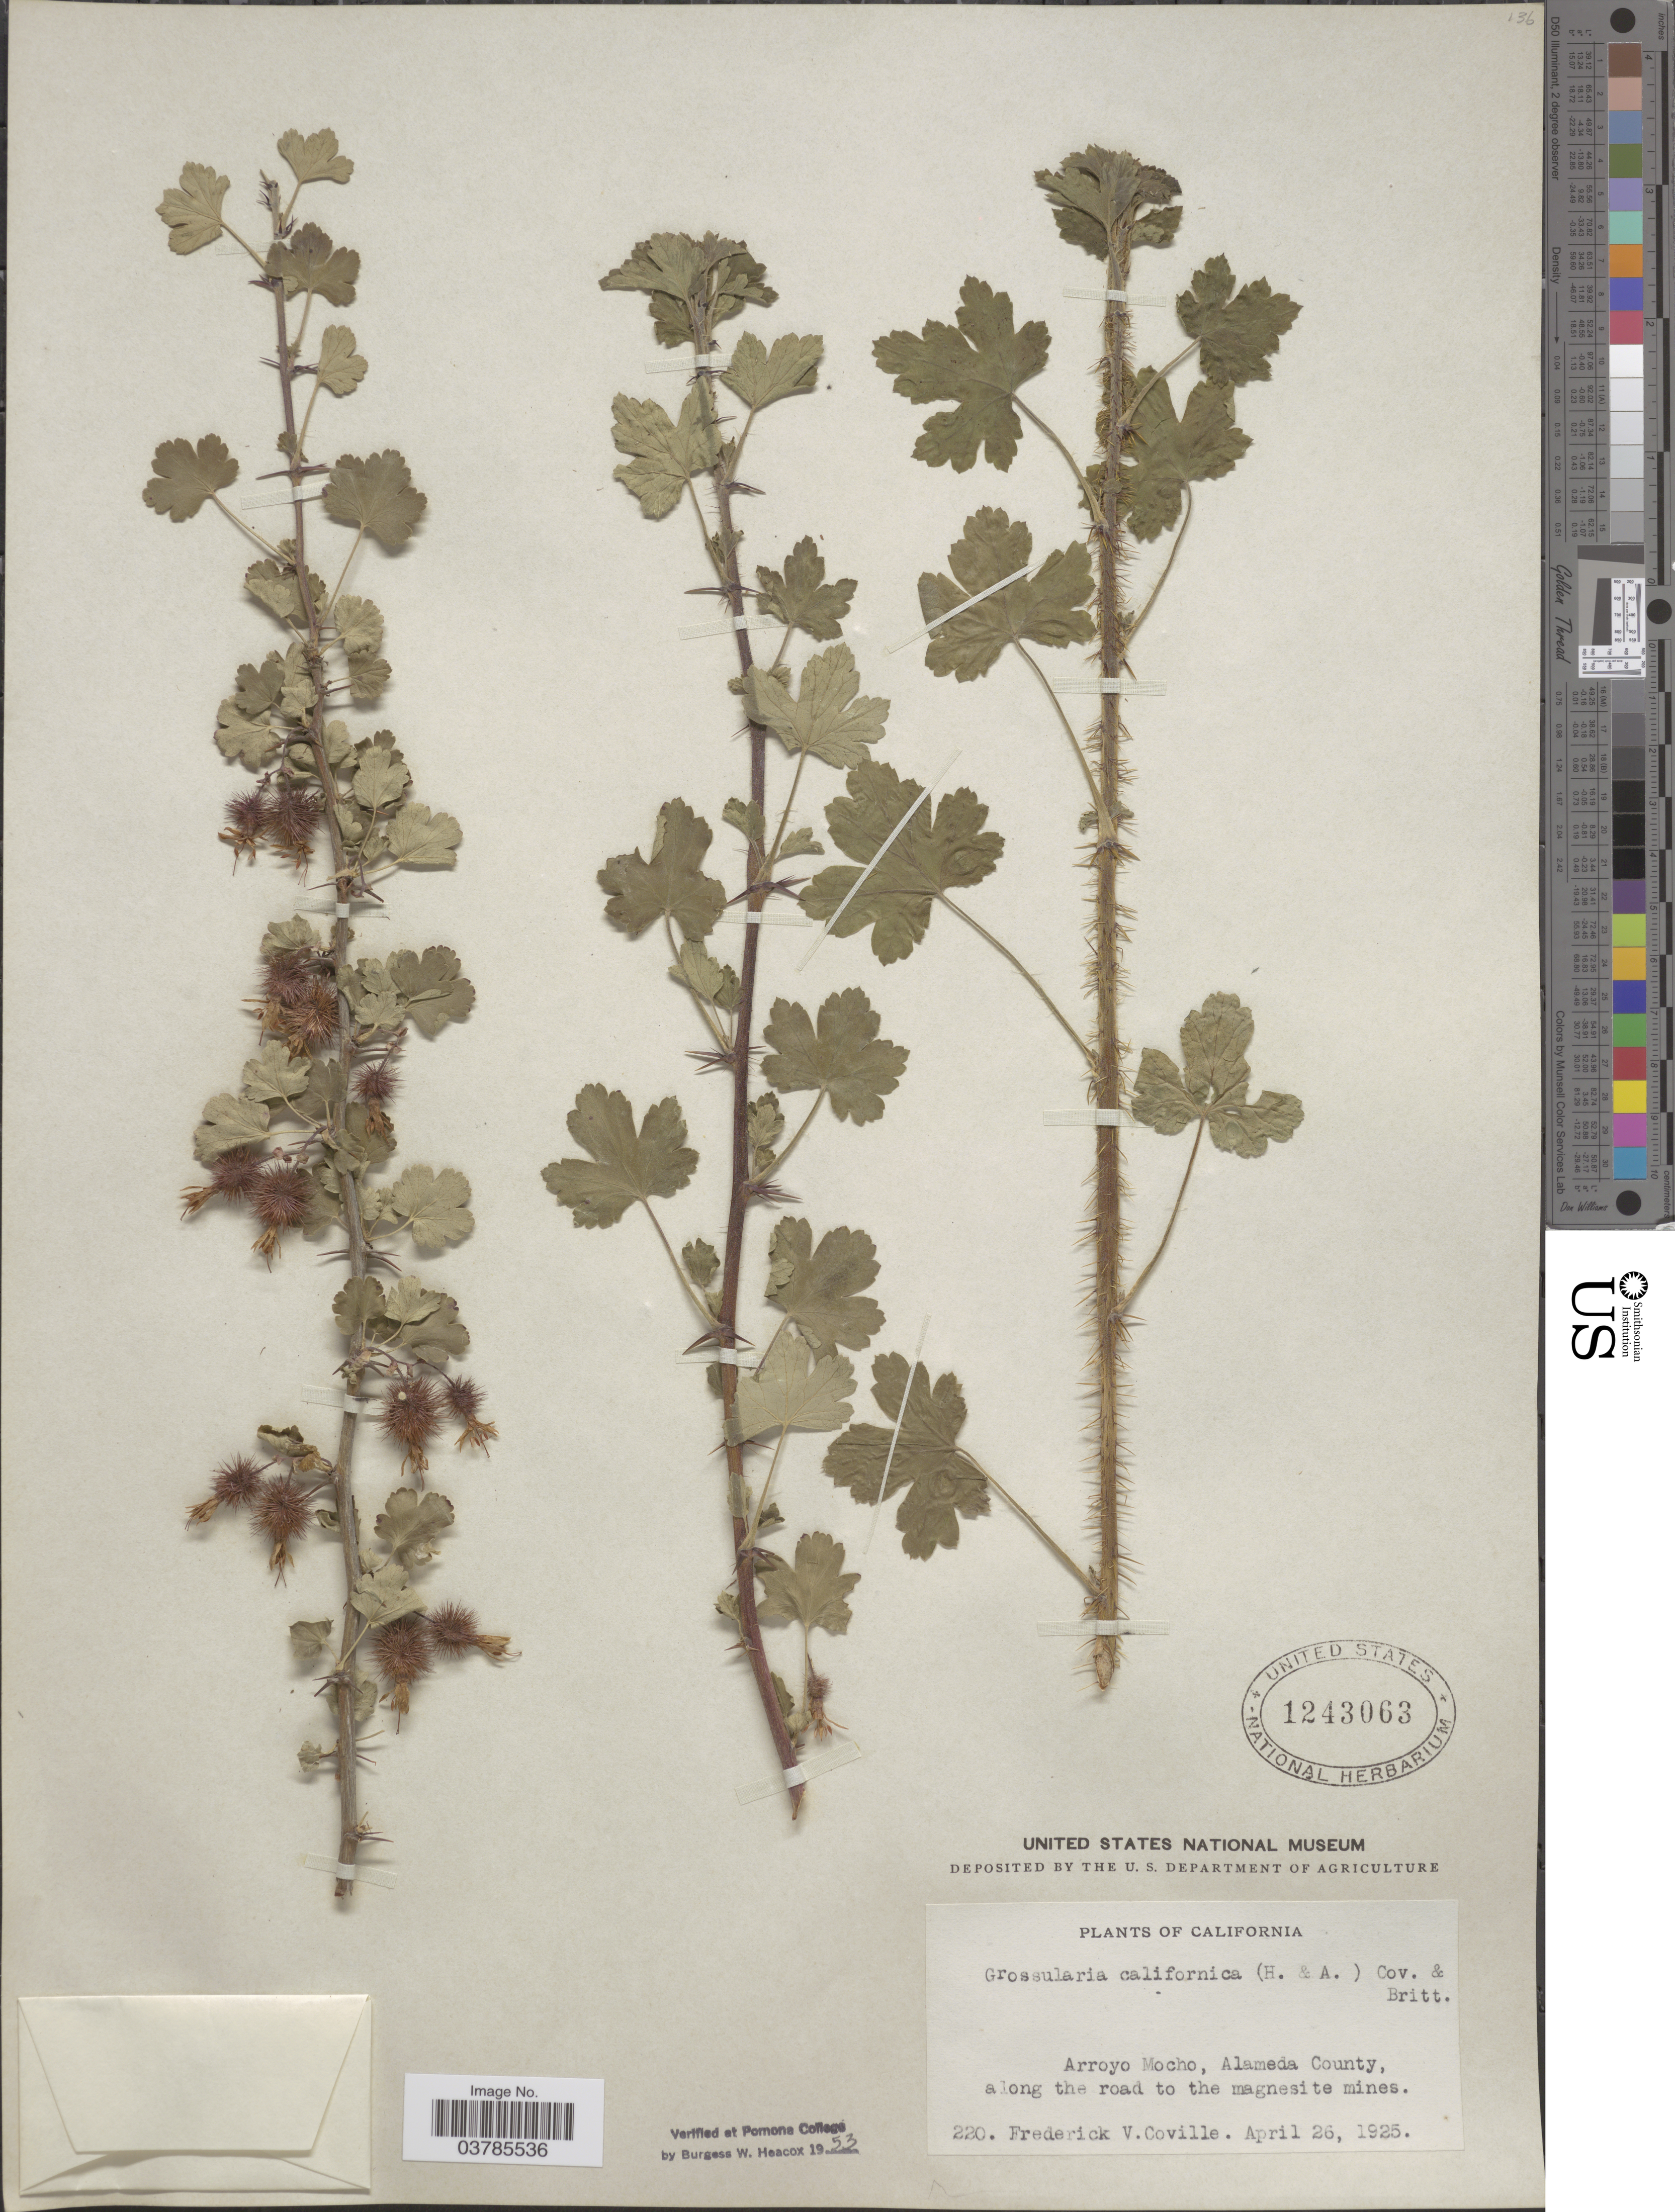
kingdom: Plantae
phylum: Tracheophyta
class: Magnoliopsida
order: Saxifragales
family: Grossulariaceae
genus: Ribes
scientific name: Ribes californicum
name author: Hook. & Arn.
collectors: F. V. Coville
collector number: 220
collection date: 1925-04-26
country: United States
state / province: California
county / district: Alameda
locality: Arroyo Mocho, Alameda County, along the road to the magnesite mines.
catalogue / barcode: US 1243063